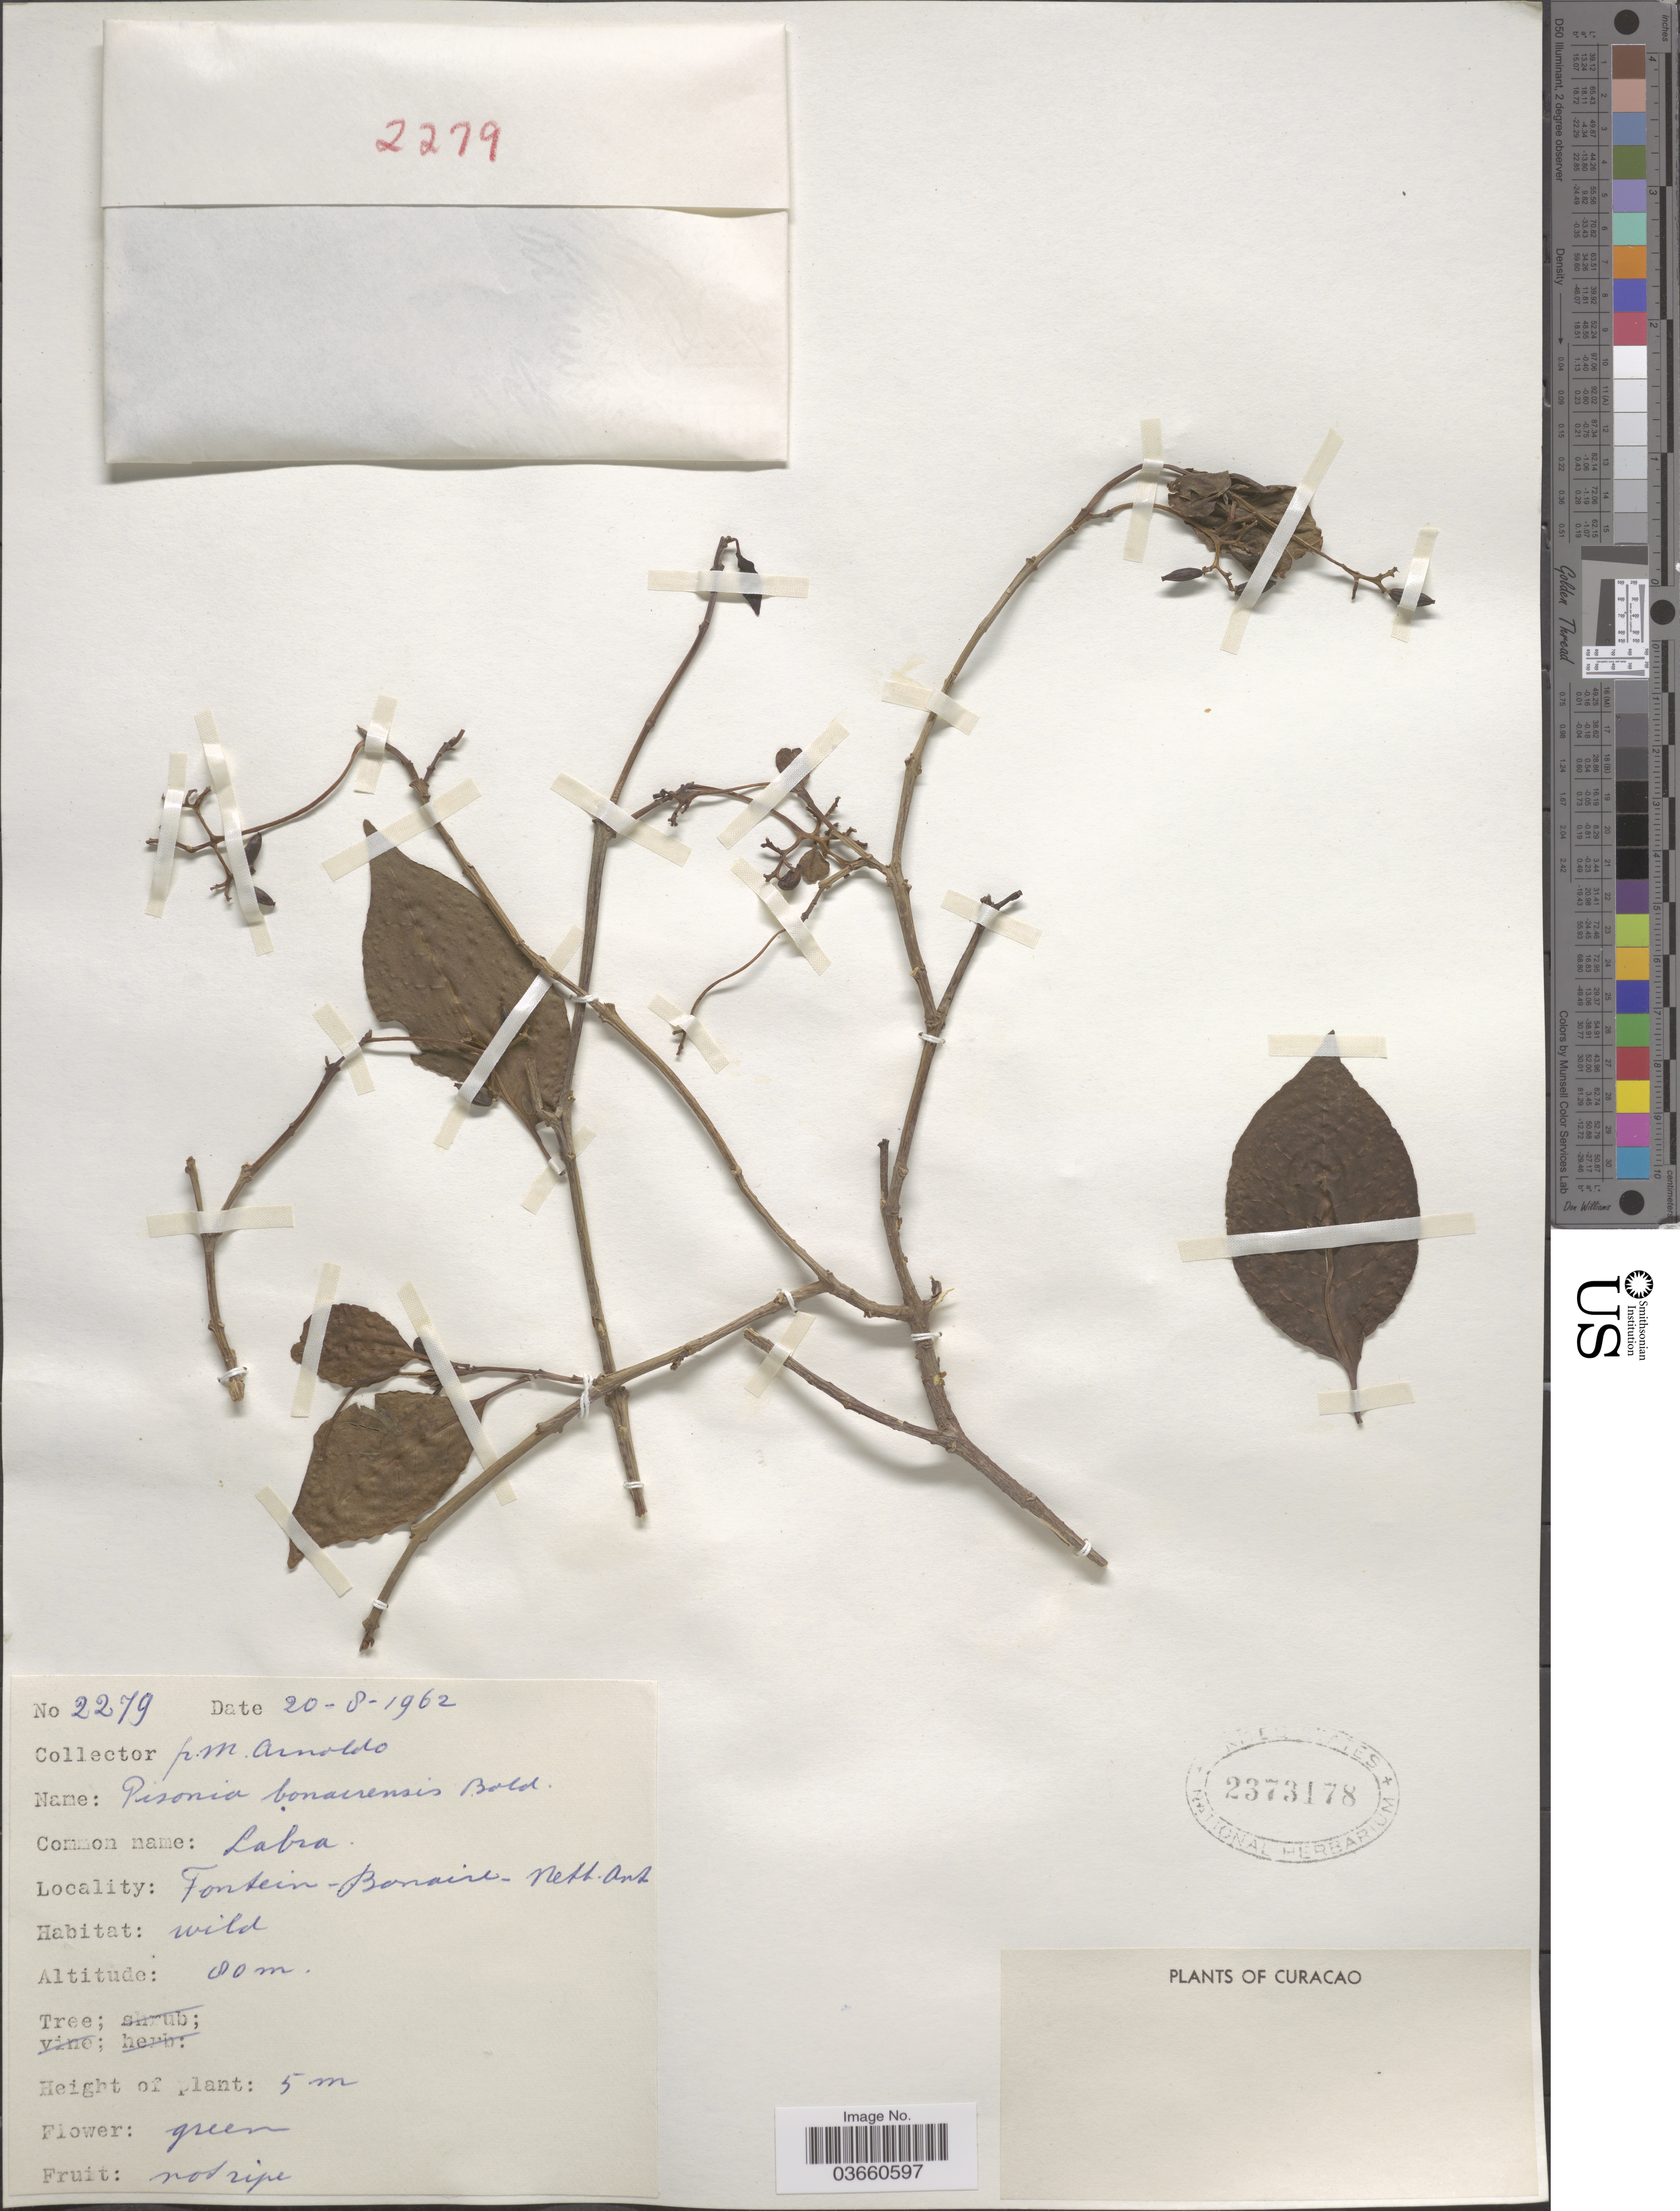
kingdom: Plantae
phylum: Tracheophyta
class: Magnoliopsida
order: Caryophyllales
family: Nyctaginaceae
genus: Pisonia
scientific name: Pisonia bonairensis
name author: Bold.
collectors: N. Arnoldo-Broeders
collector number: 2279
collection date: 1962-08-20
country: Netherlands Antilles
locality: Fontein-Bonaire. Curacao.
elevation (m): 80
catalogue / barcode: US 2373178